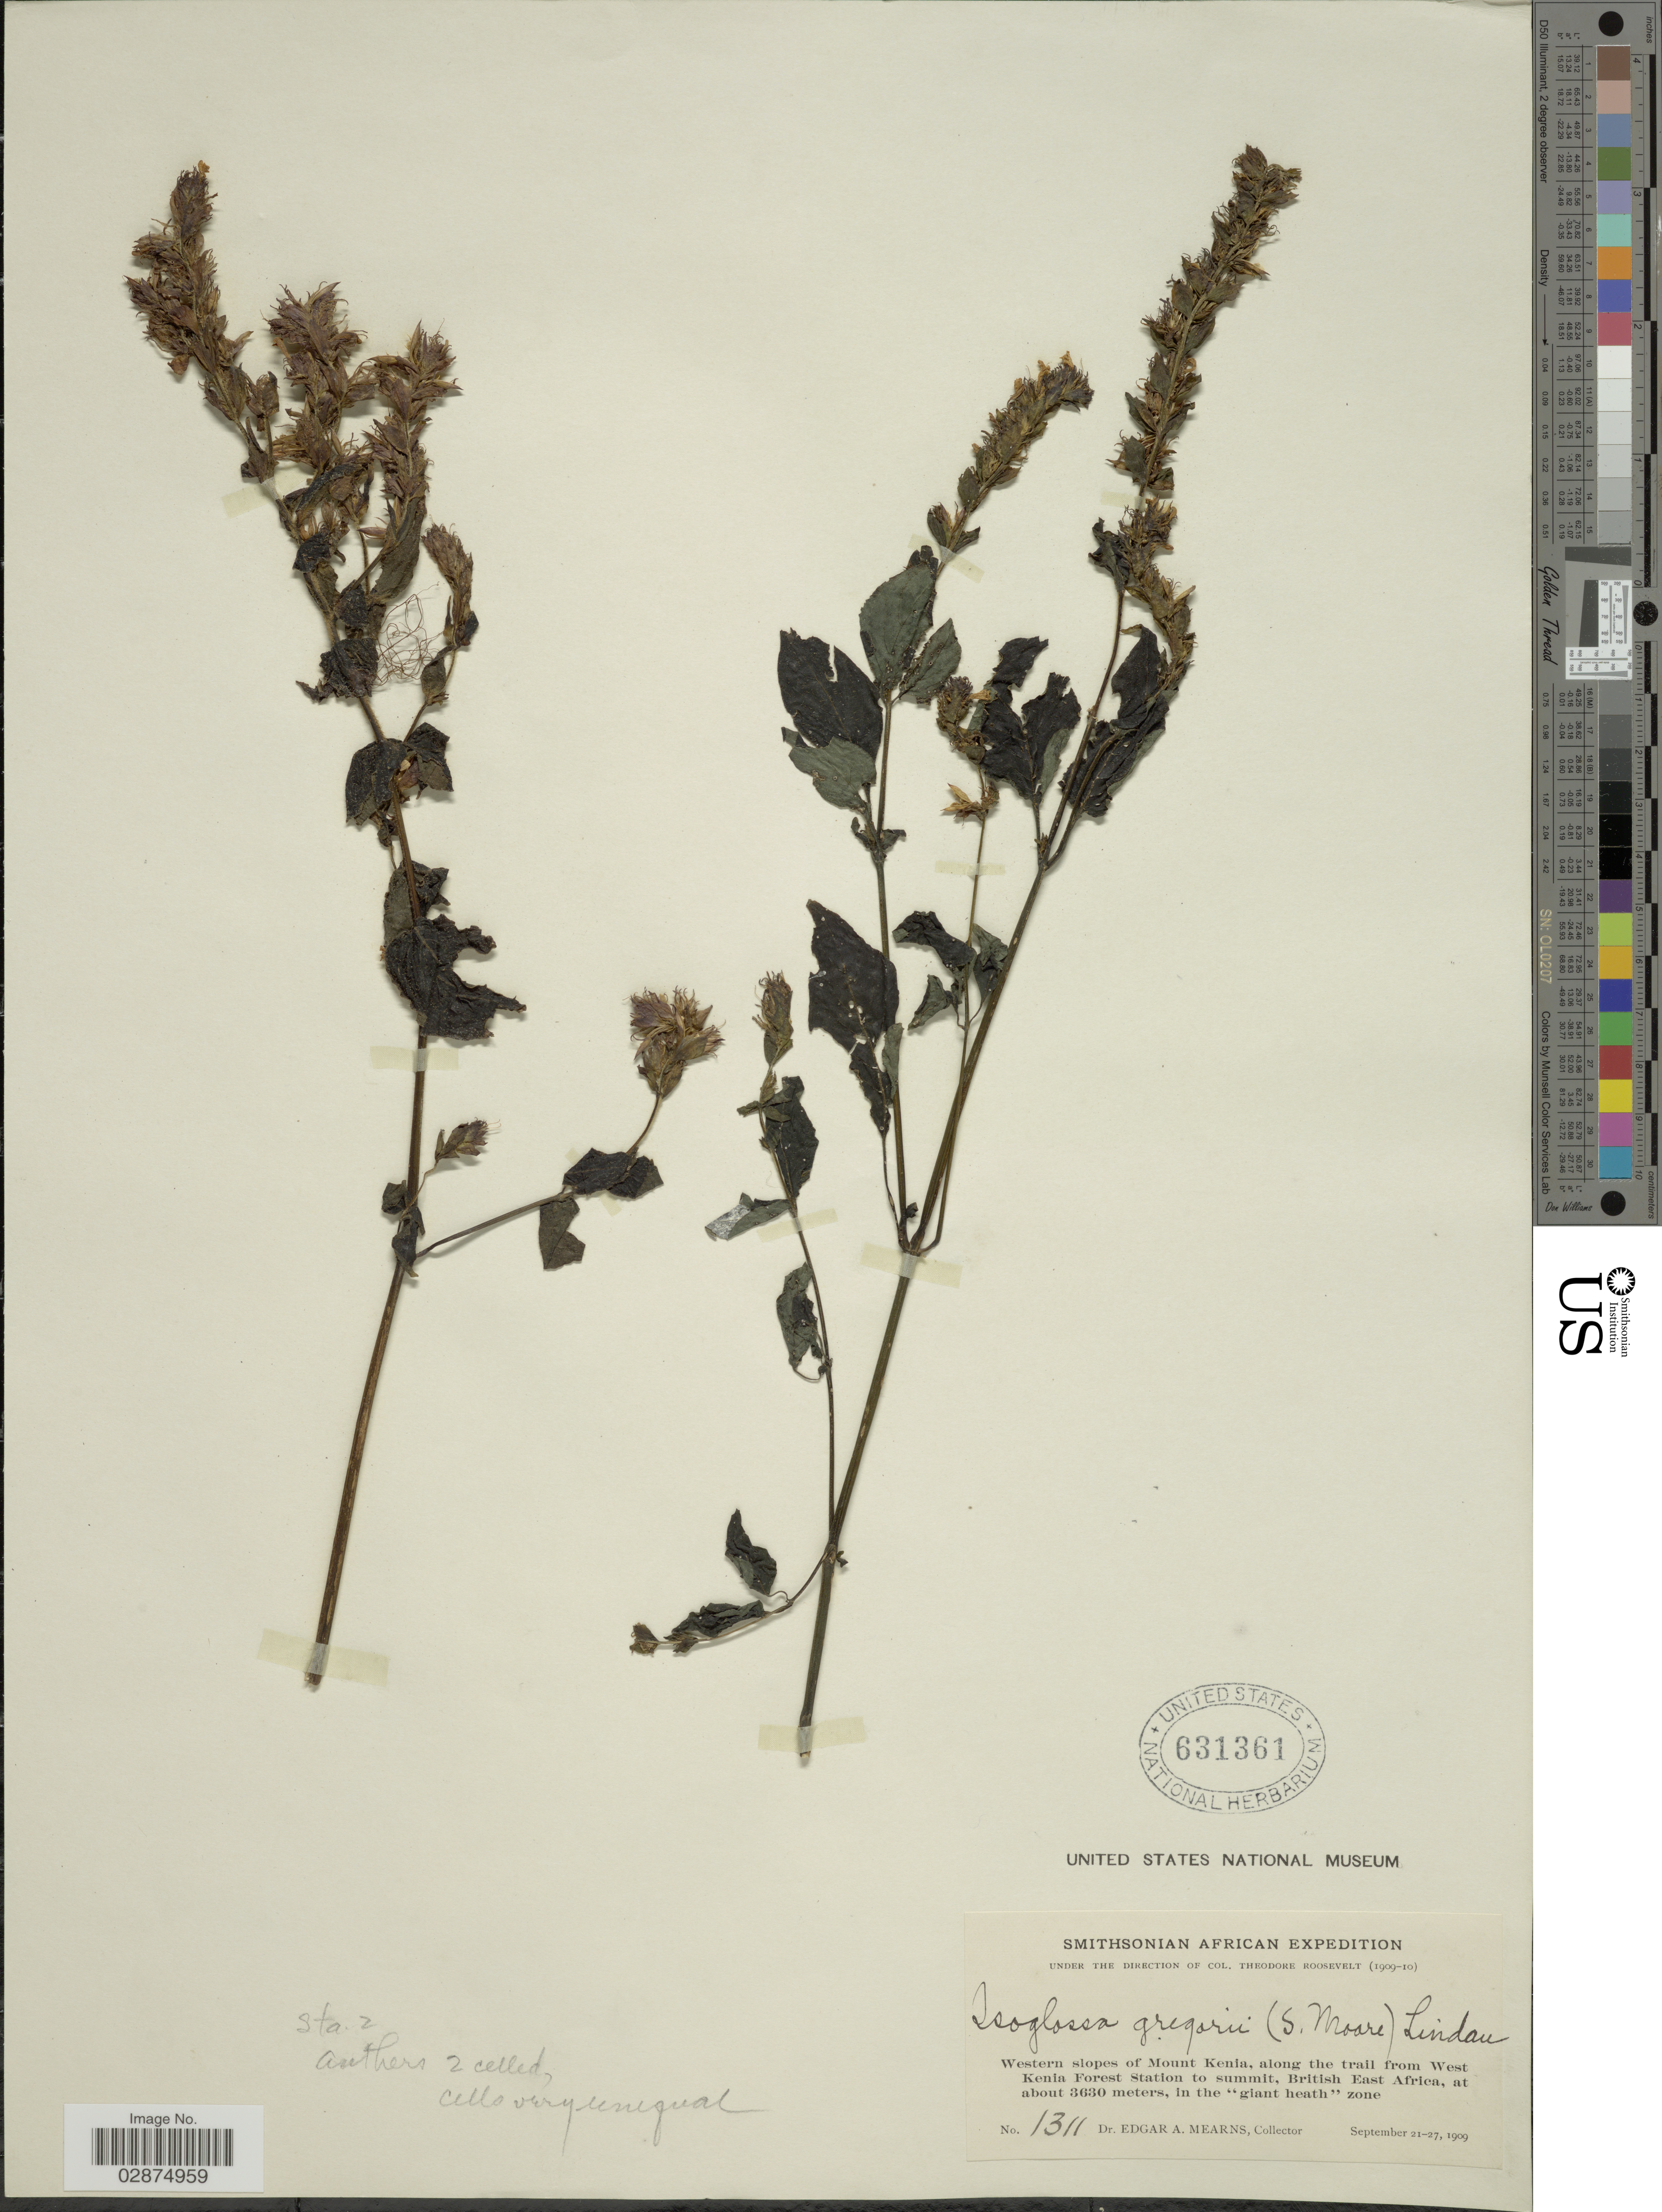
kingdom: Plantae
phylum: Tracheophyta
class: Magnoliopsida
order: Lamiales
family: Acanthaceae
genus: Isoglossa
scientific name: Isoglossa gregoryi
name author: (S. Moore) Lindau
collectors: E. A. Mearns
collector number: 1311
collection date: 1909-09-21/1909-09-27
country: Kenya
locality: Western slopes of Mount Kenia, along the trail from West Kenia Station to summit, British East Africa, in the "giant heath" zone.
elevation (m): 3630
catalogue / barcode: US 631361